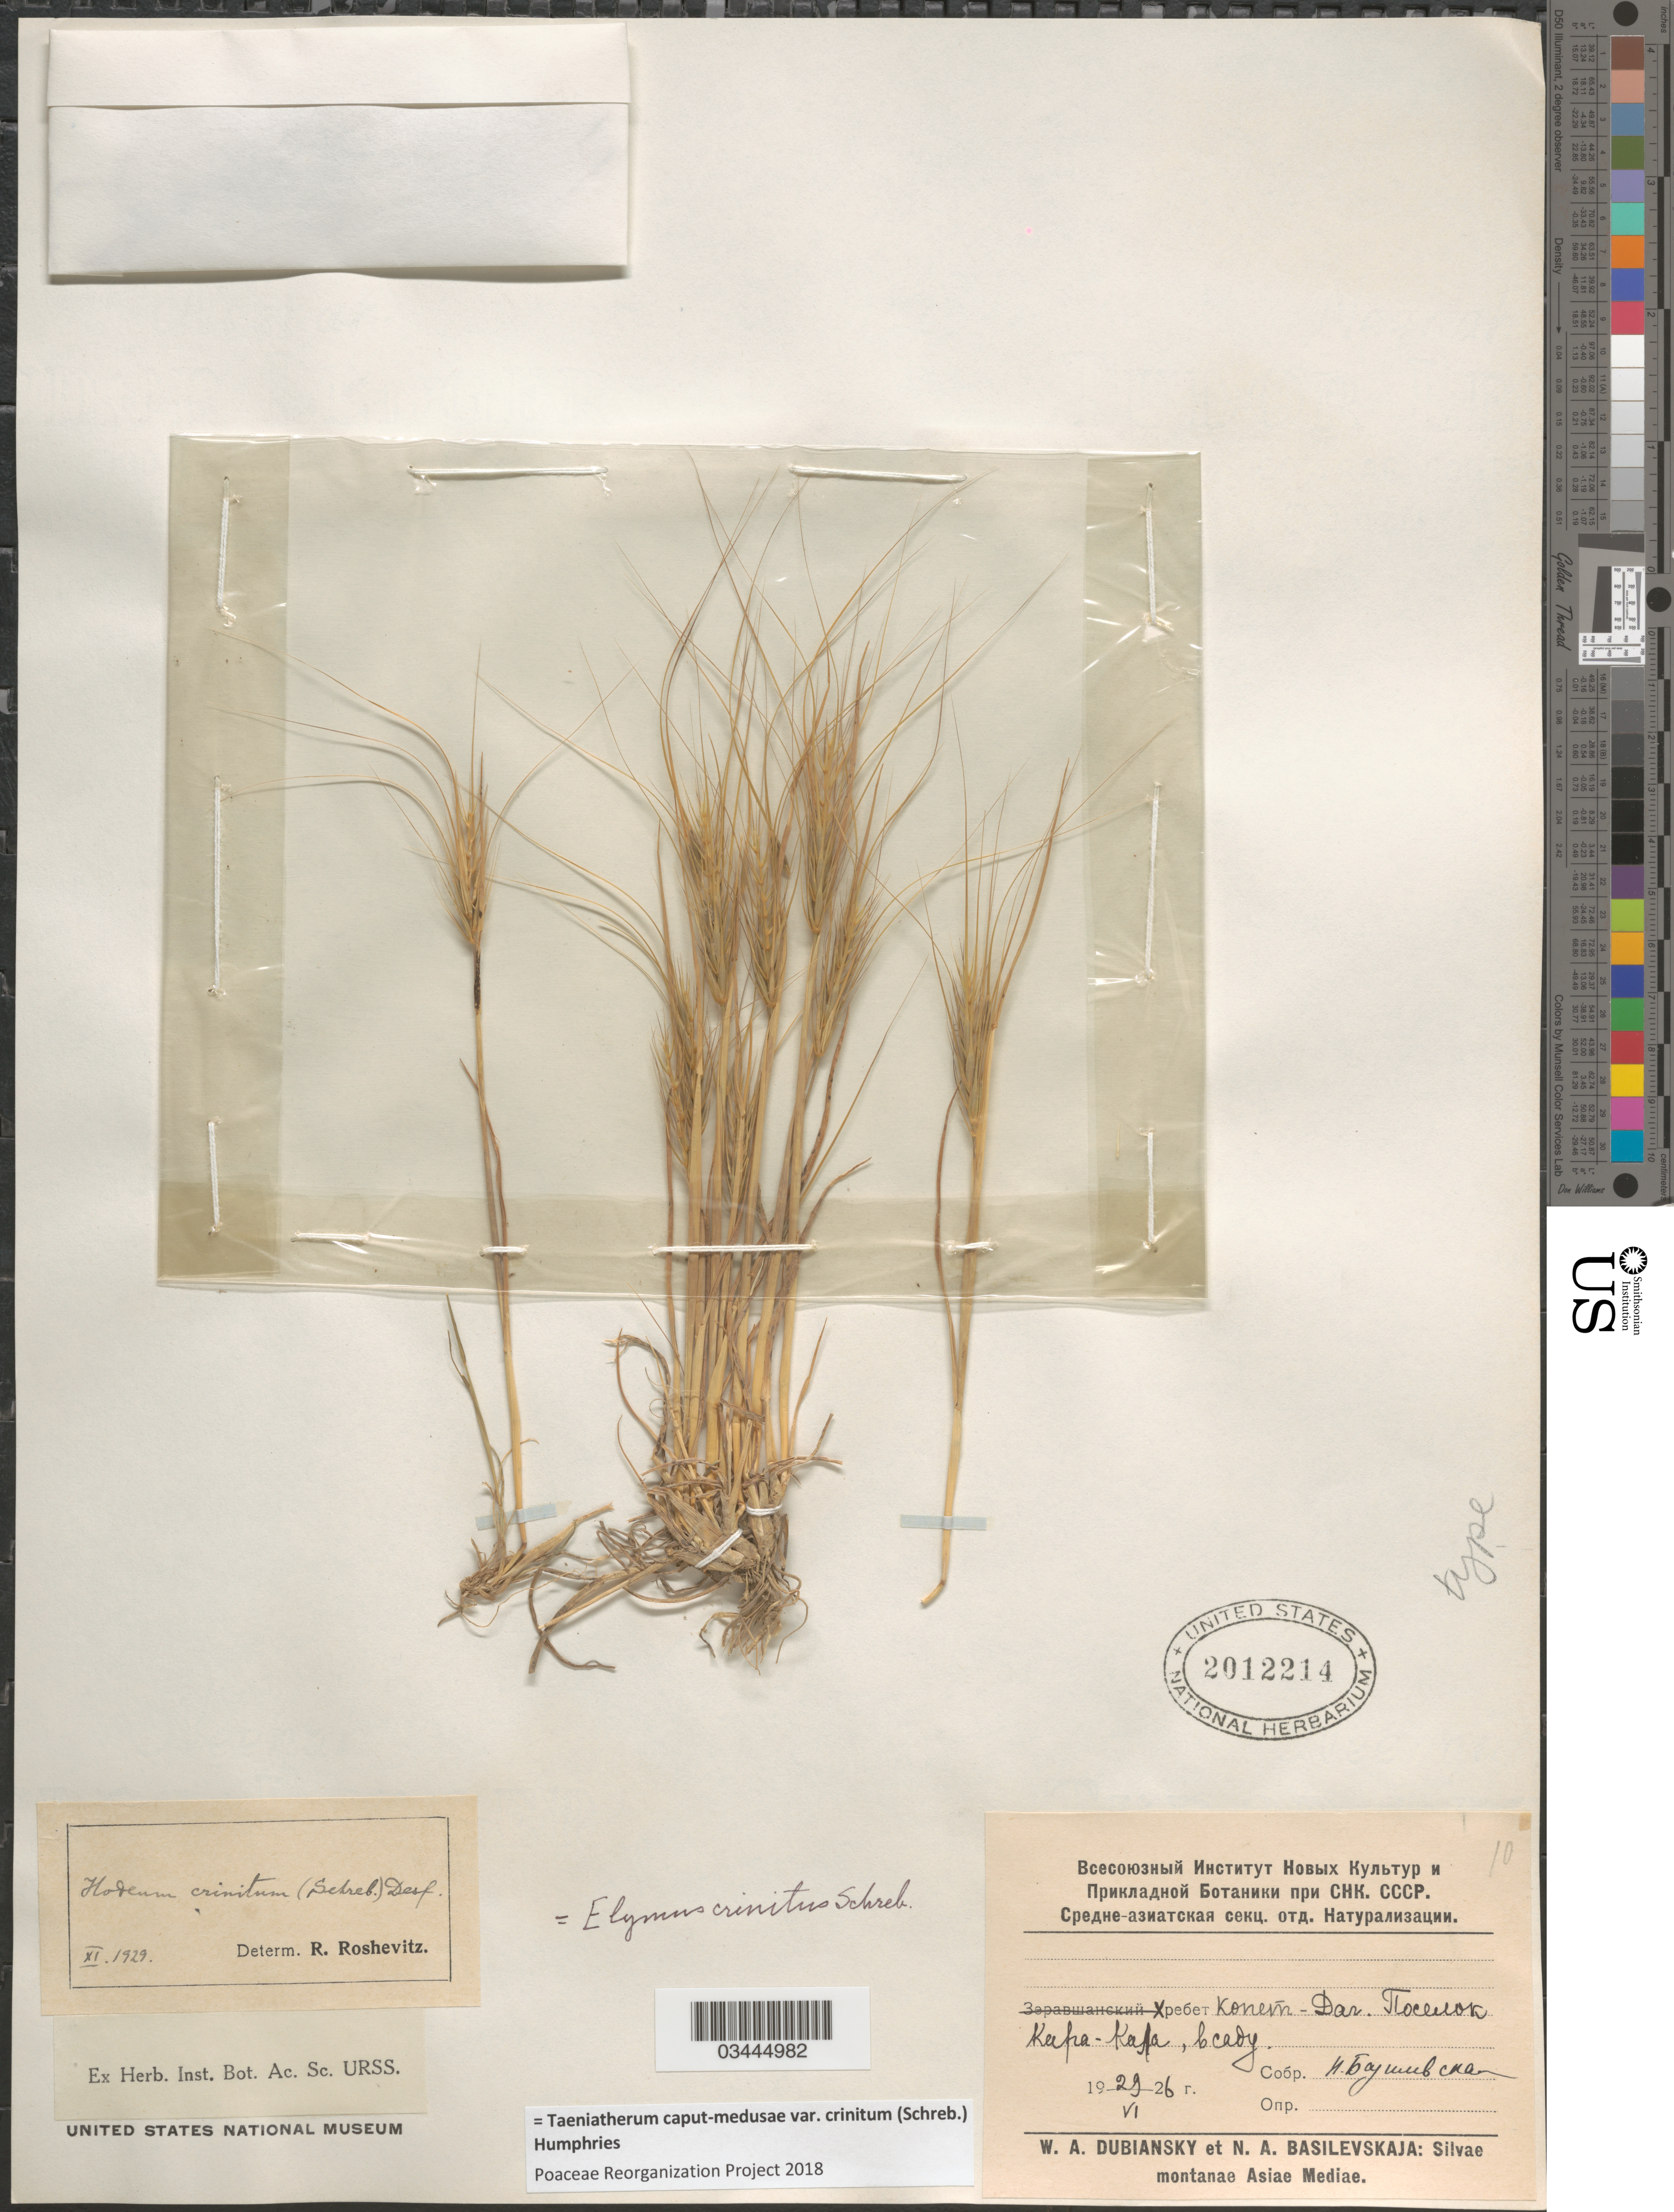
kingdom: Plantae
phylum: Tracheophyta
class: Liliopsida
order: Poales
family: Poaceae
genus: Taeniatherum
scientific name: Taeniatherum caput-medusae var. crinitum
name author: (Schreb.) Humphries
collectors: W. Dubiansky & N. Basilevskaja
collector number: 10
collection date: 1926-06-29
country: Turkmenistan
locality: Silvae montanae Asiae Mediae. Koped-Dag Mts, Kara-Kala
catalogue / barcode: US 2012214